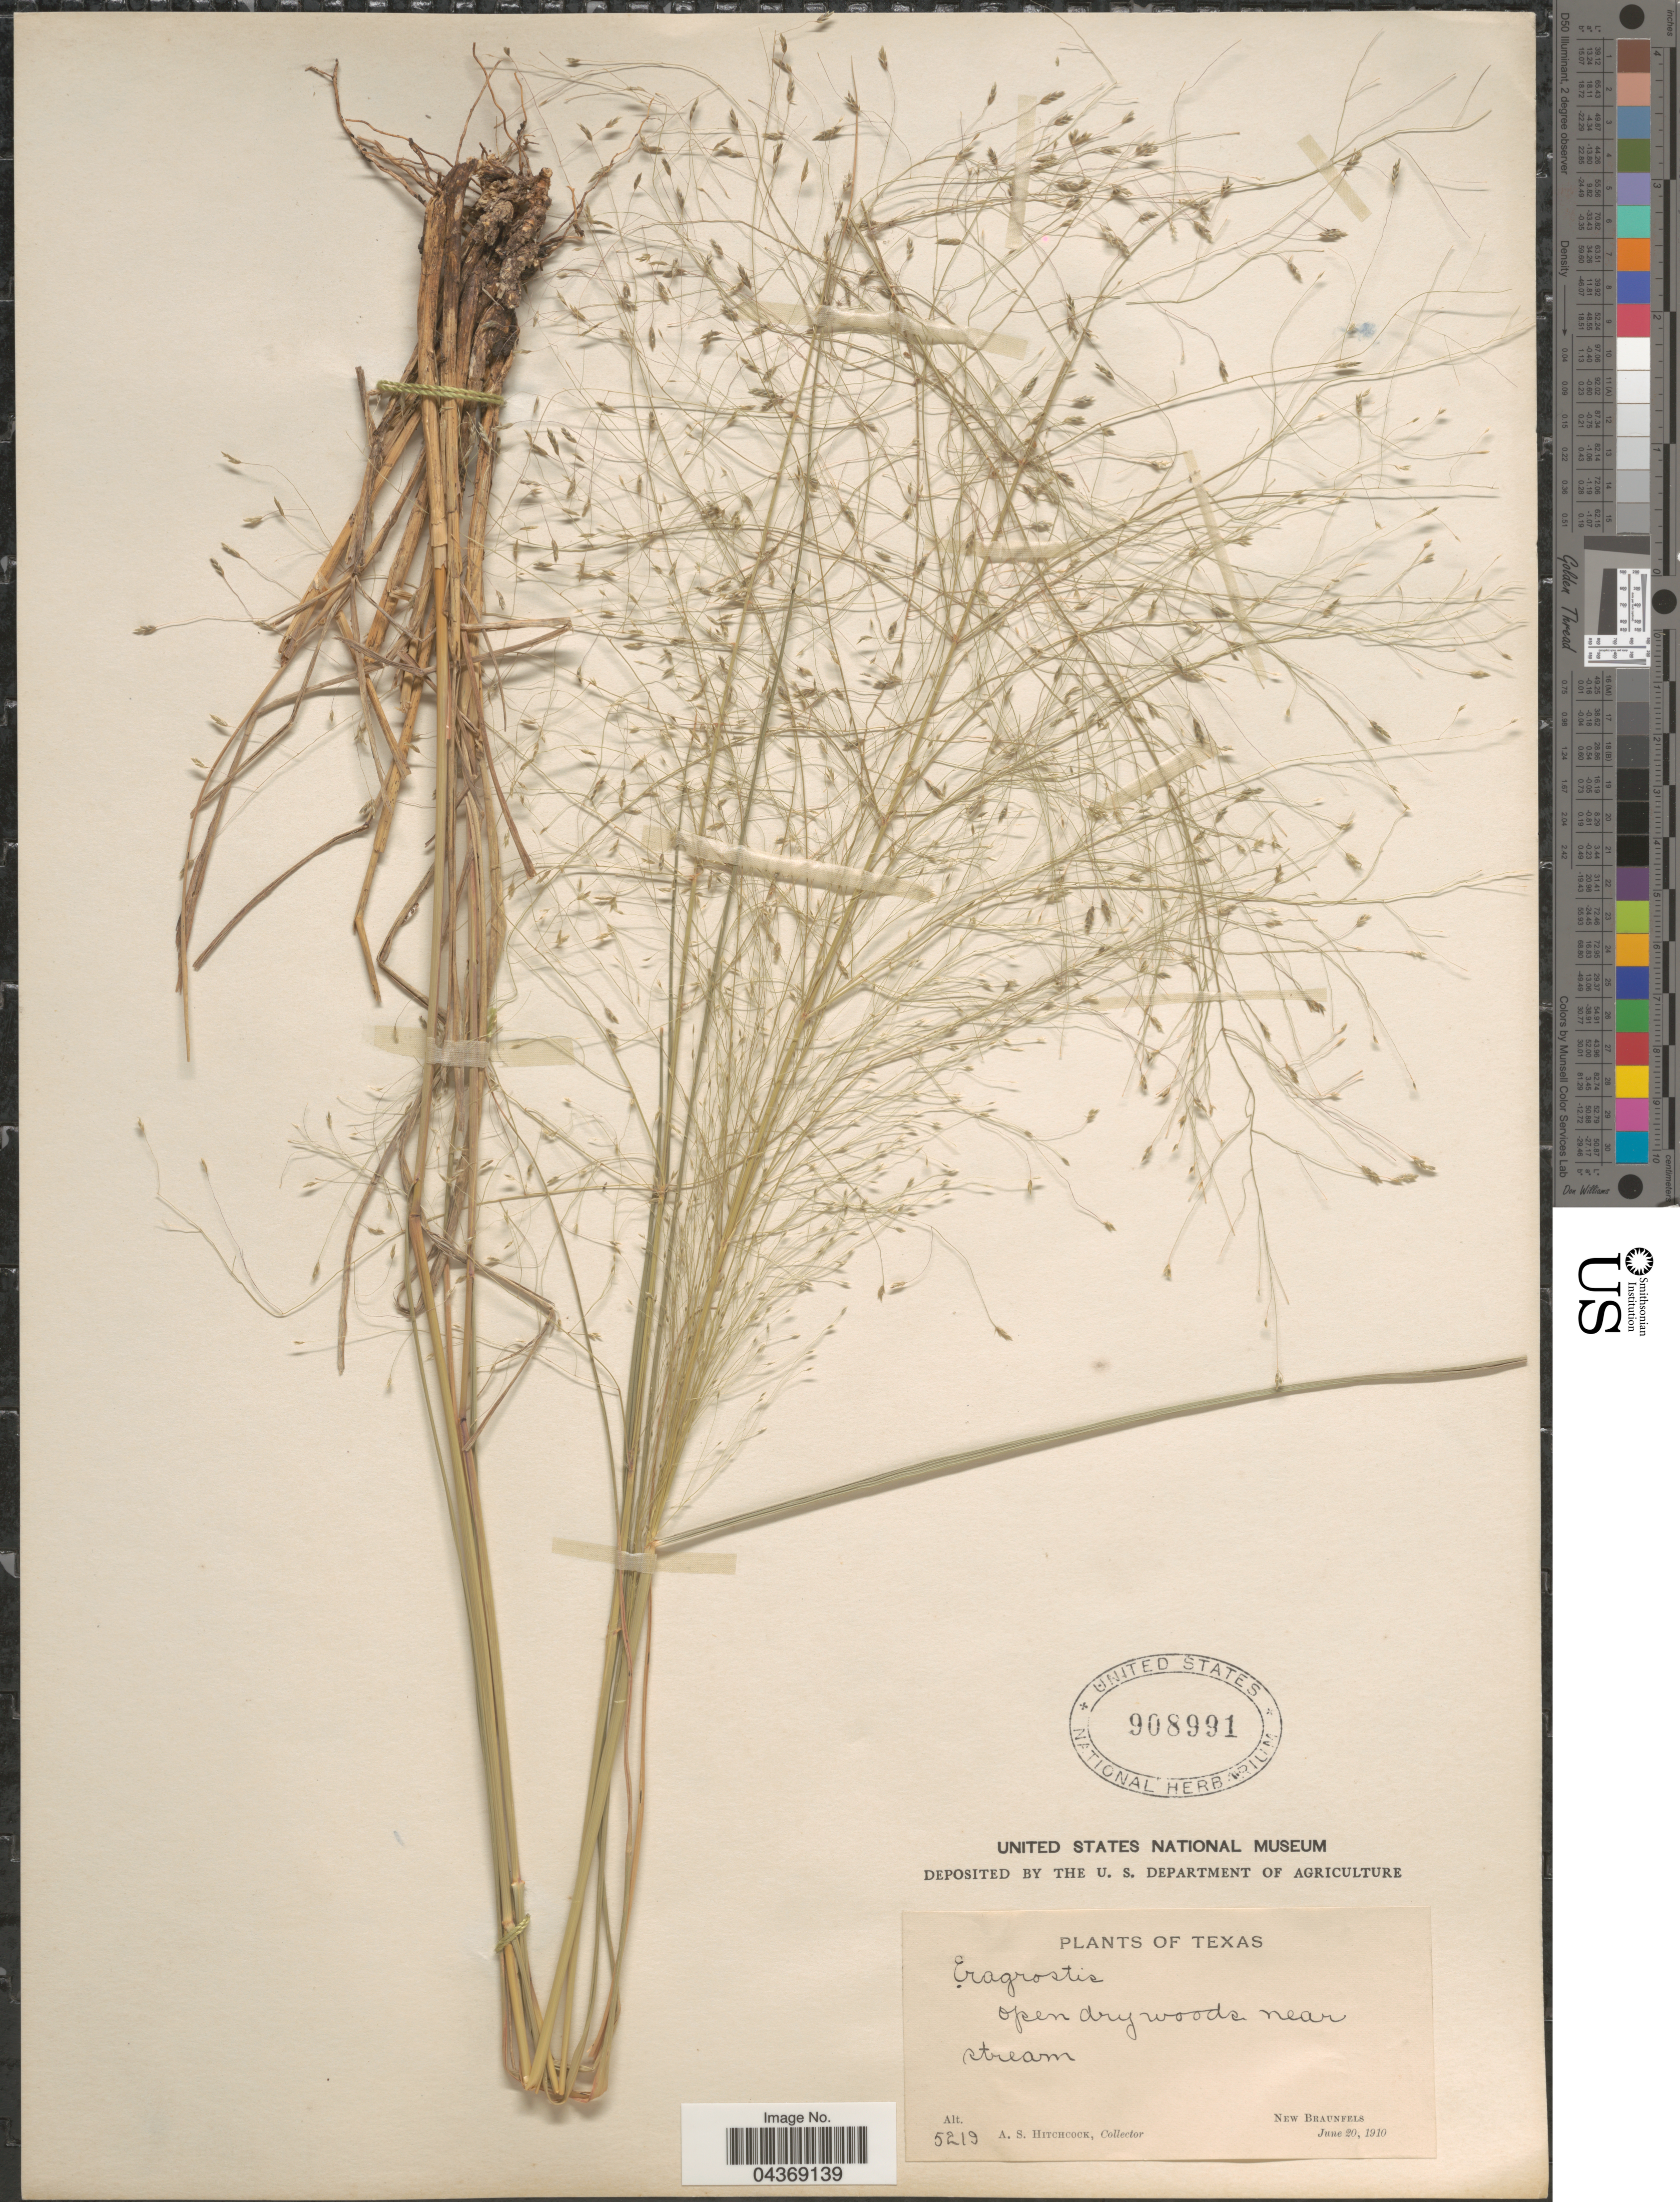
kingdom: Plantae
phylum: Tracheophyta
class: Liliopsida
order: Poales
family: Poaceae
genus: Eragrostis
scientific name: Eragrostis intermedia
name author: Hitchc.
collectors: A. S. Hitchcock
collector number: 5219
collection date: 1910-06-20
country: United States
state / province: Texas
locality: Open dry woods near stream. New Braunfels.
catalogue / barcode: US 908991